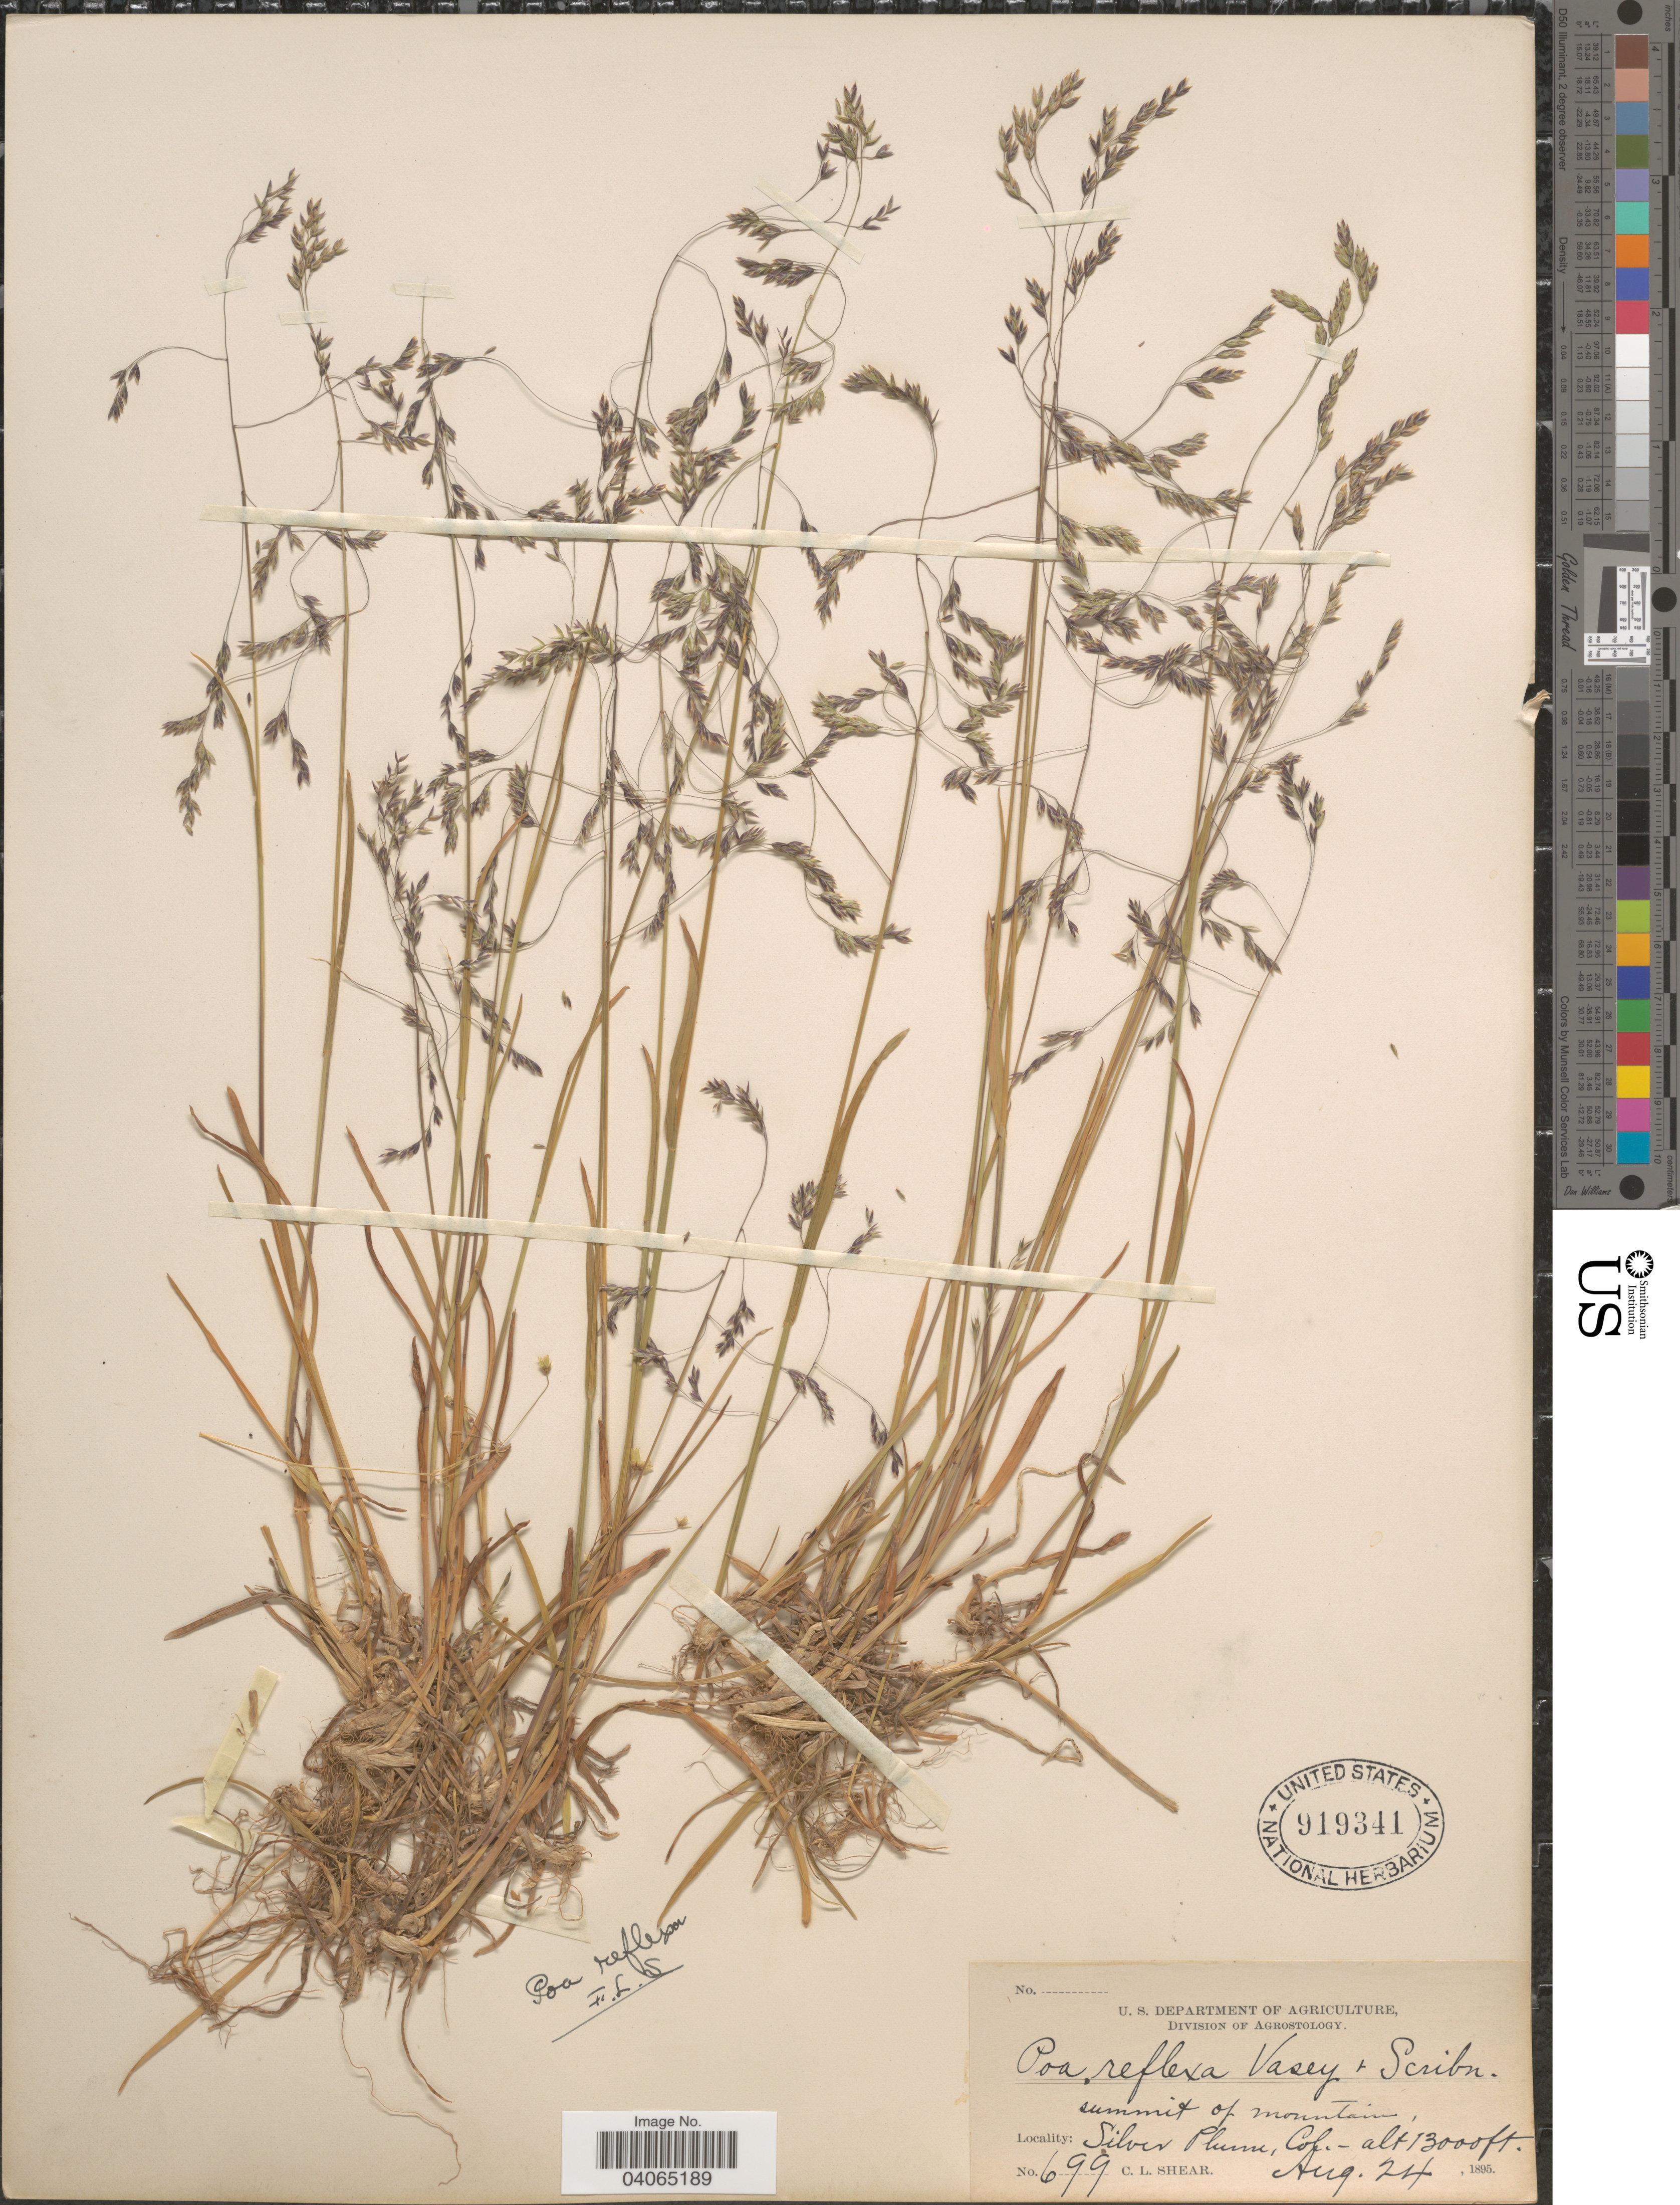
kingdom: Plantae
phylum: Tracheophyta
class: Liliopsida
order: Poales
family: Poaceae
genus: Poa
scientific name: Poa reflexa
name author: Vasey & Scribn.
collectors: C. L. Shear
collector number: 699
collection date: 1895-08-24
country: United States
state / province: Colorado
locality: Summit of mountain. Silver Plume.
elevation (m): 3962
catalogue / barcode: US 919341